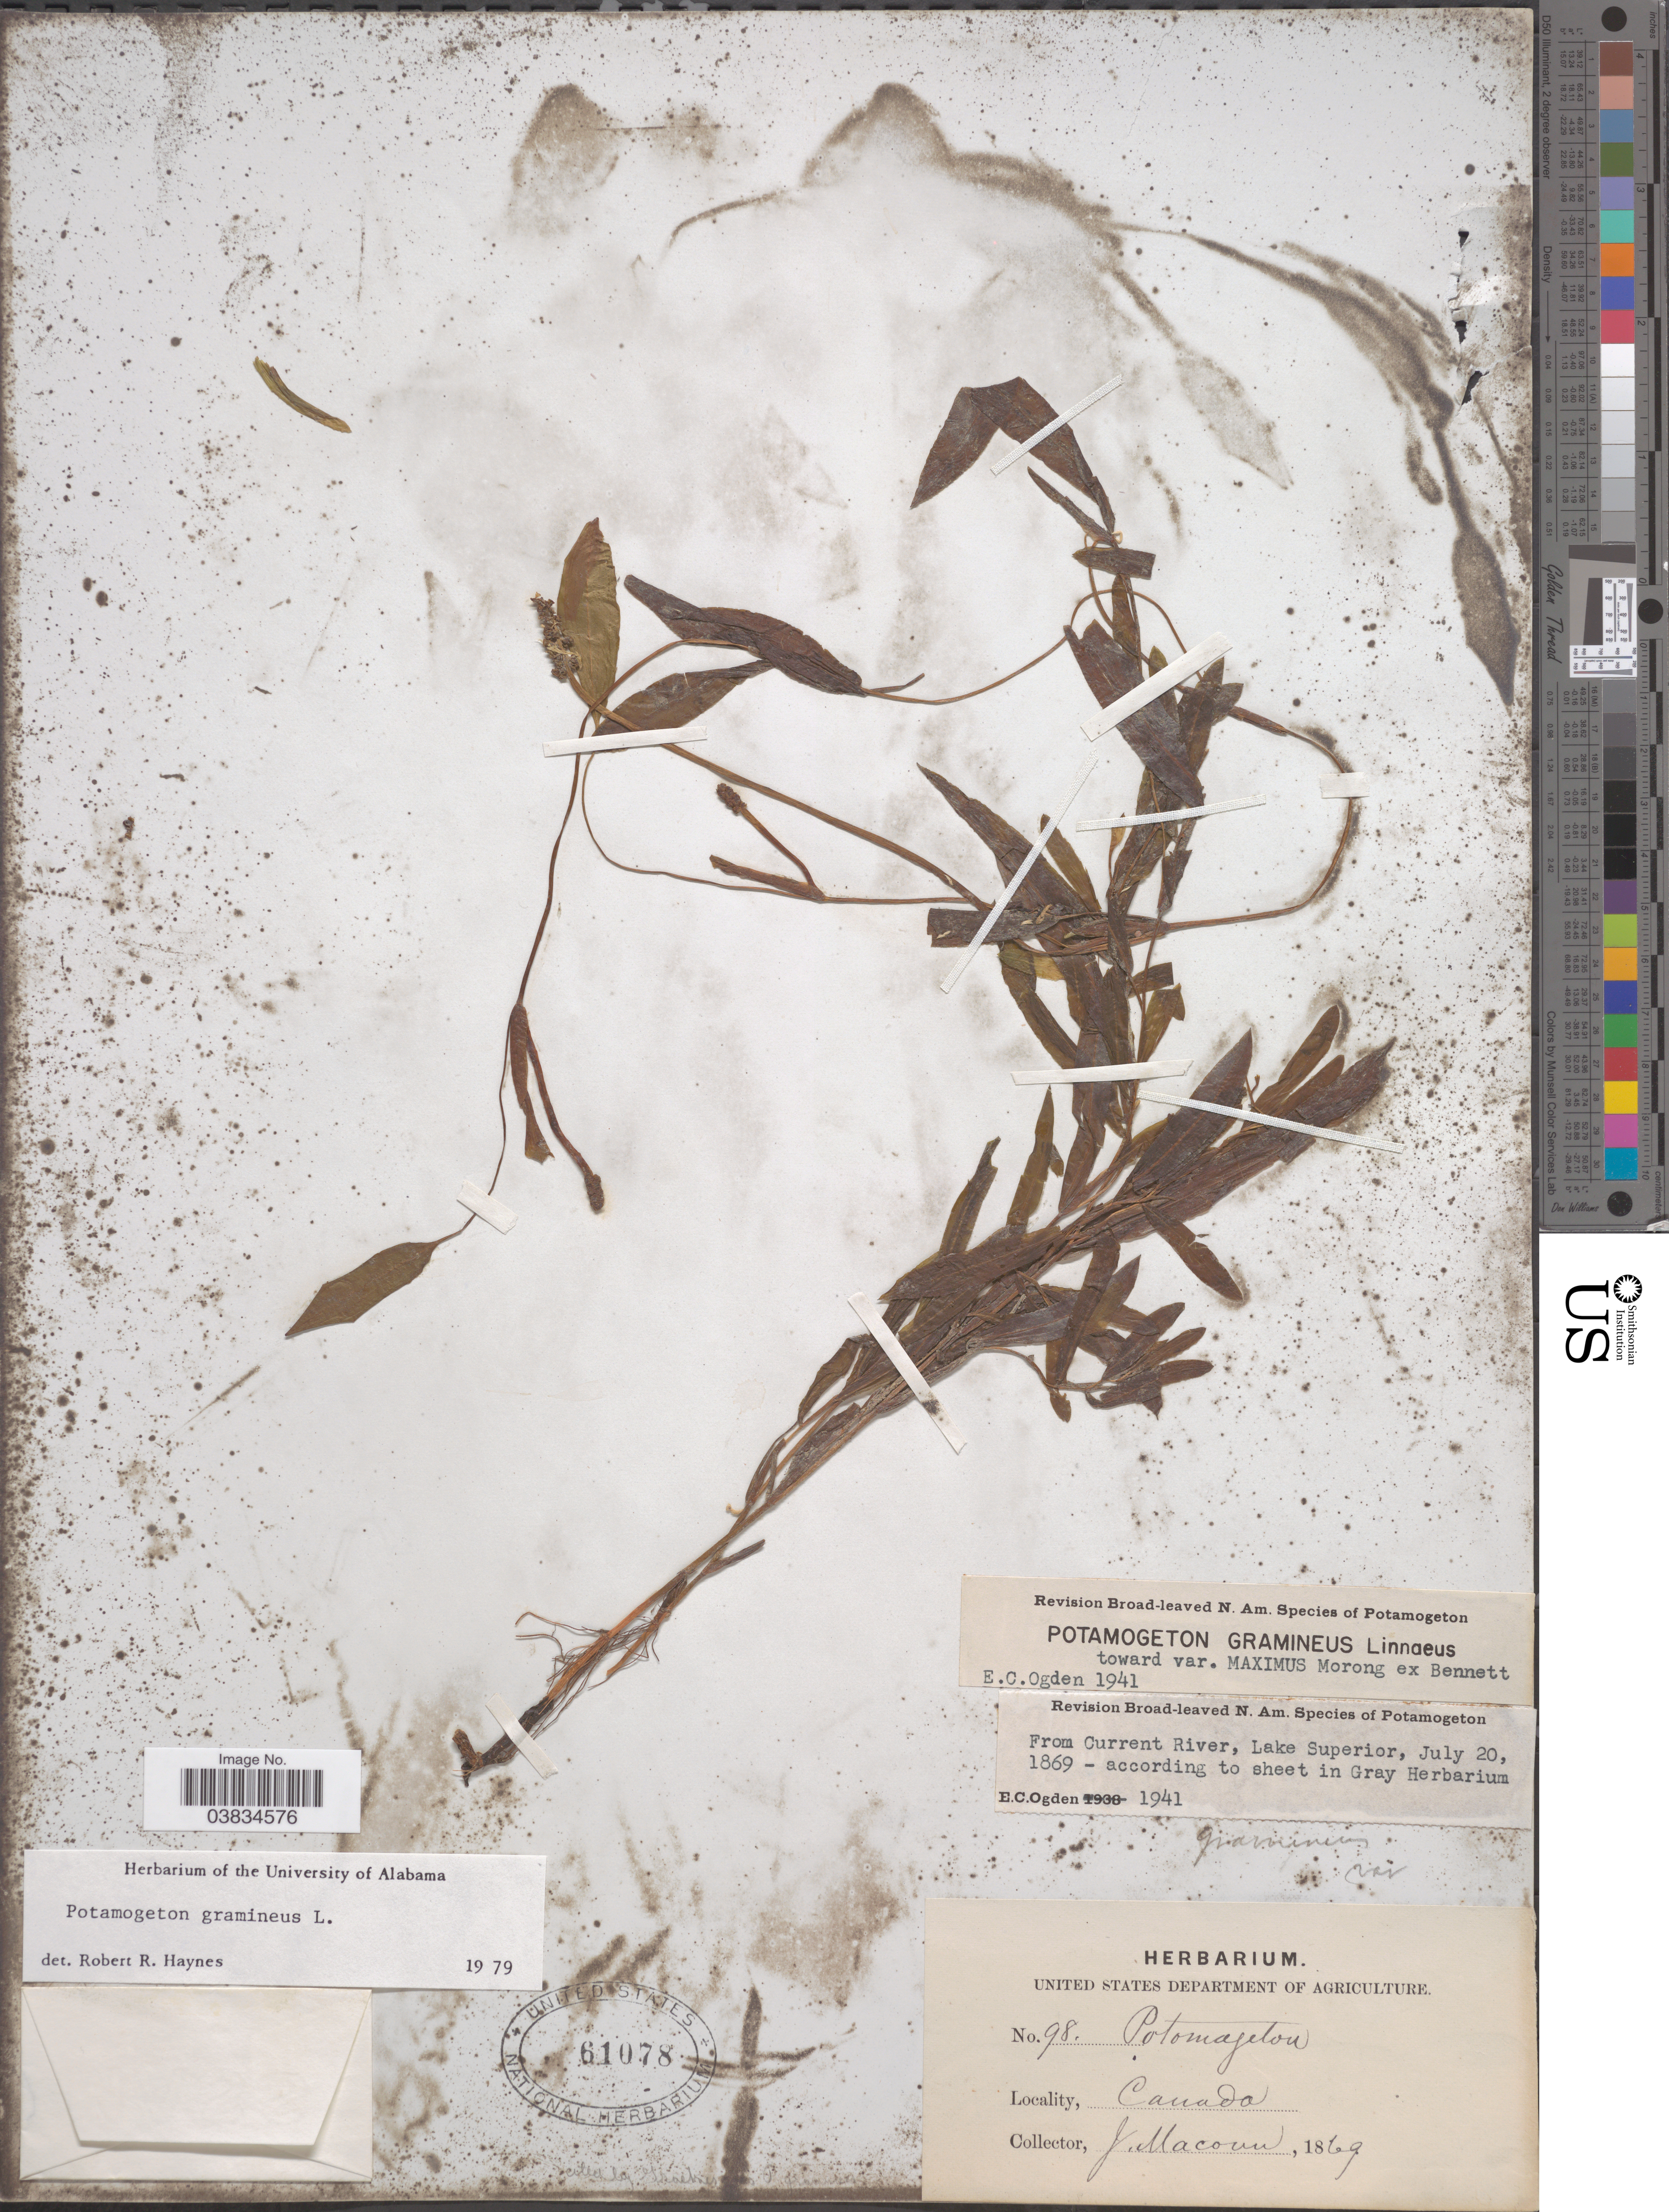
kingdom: Plantae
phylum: Tracheophyta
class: Liliopsida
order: Alismatales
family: Potamogetonaceae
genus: Potamogeton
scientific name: Potamogeton gramineus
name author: L.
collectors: J. Macoun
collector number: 98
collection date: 1869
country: Canada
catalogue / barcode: US 61078